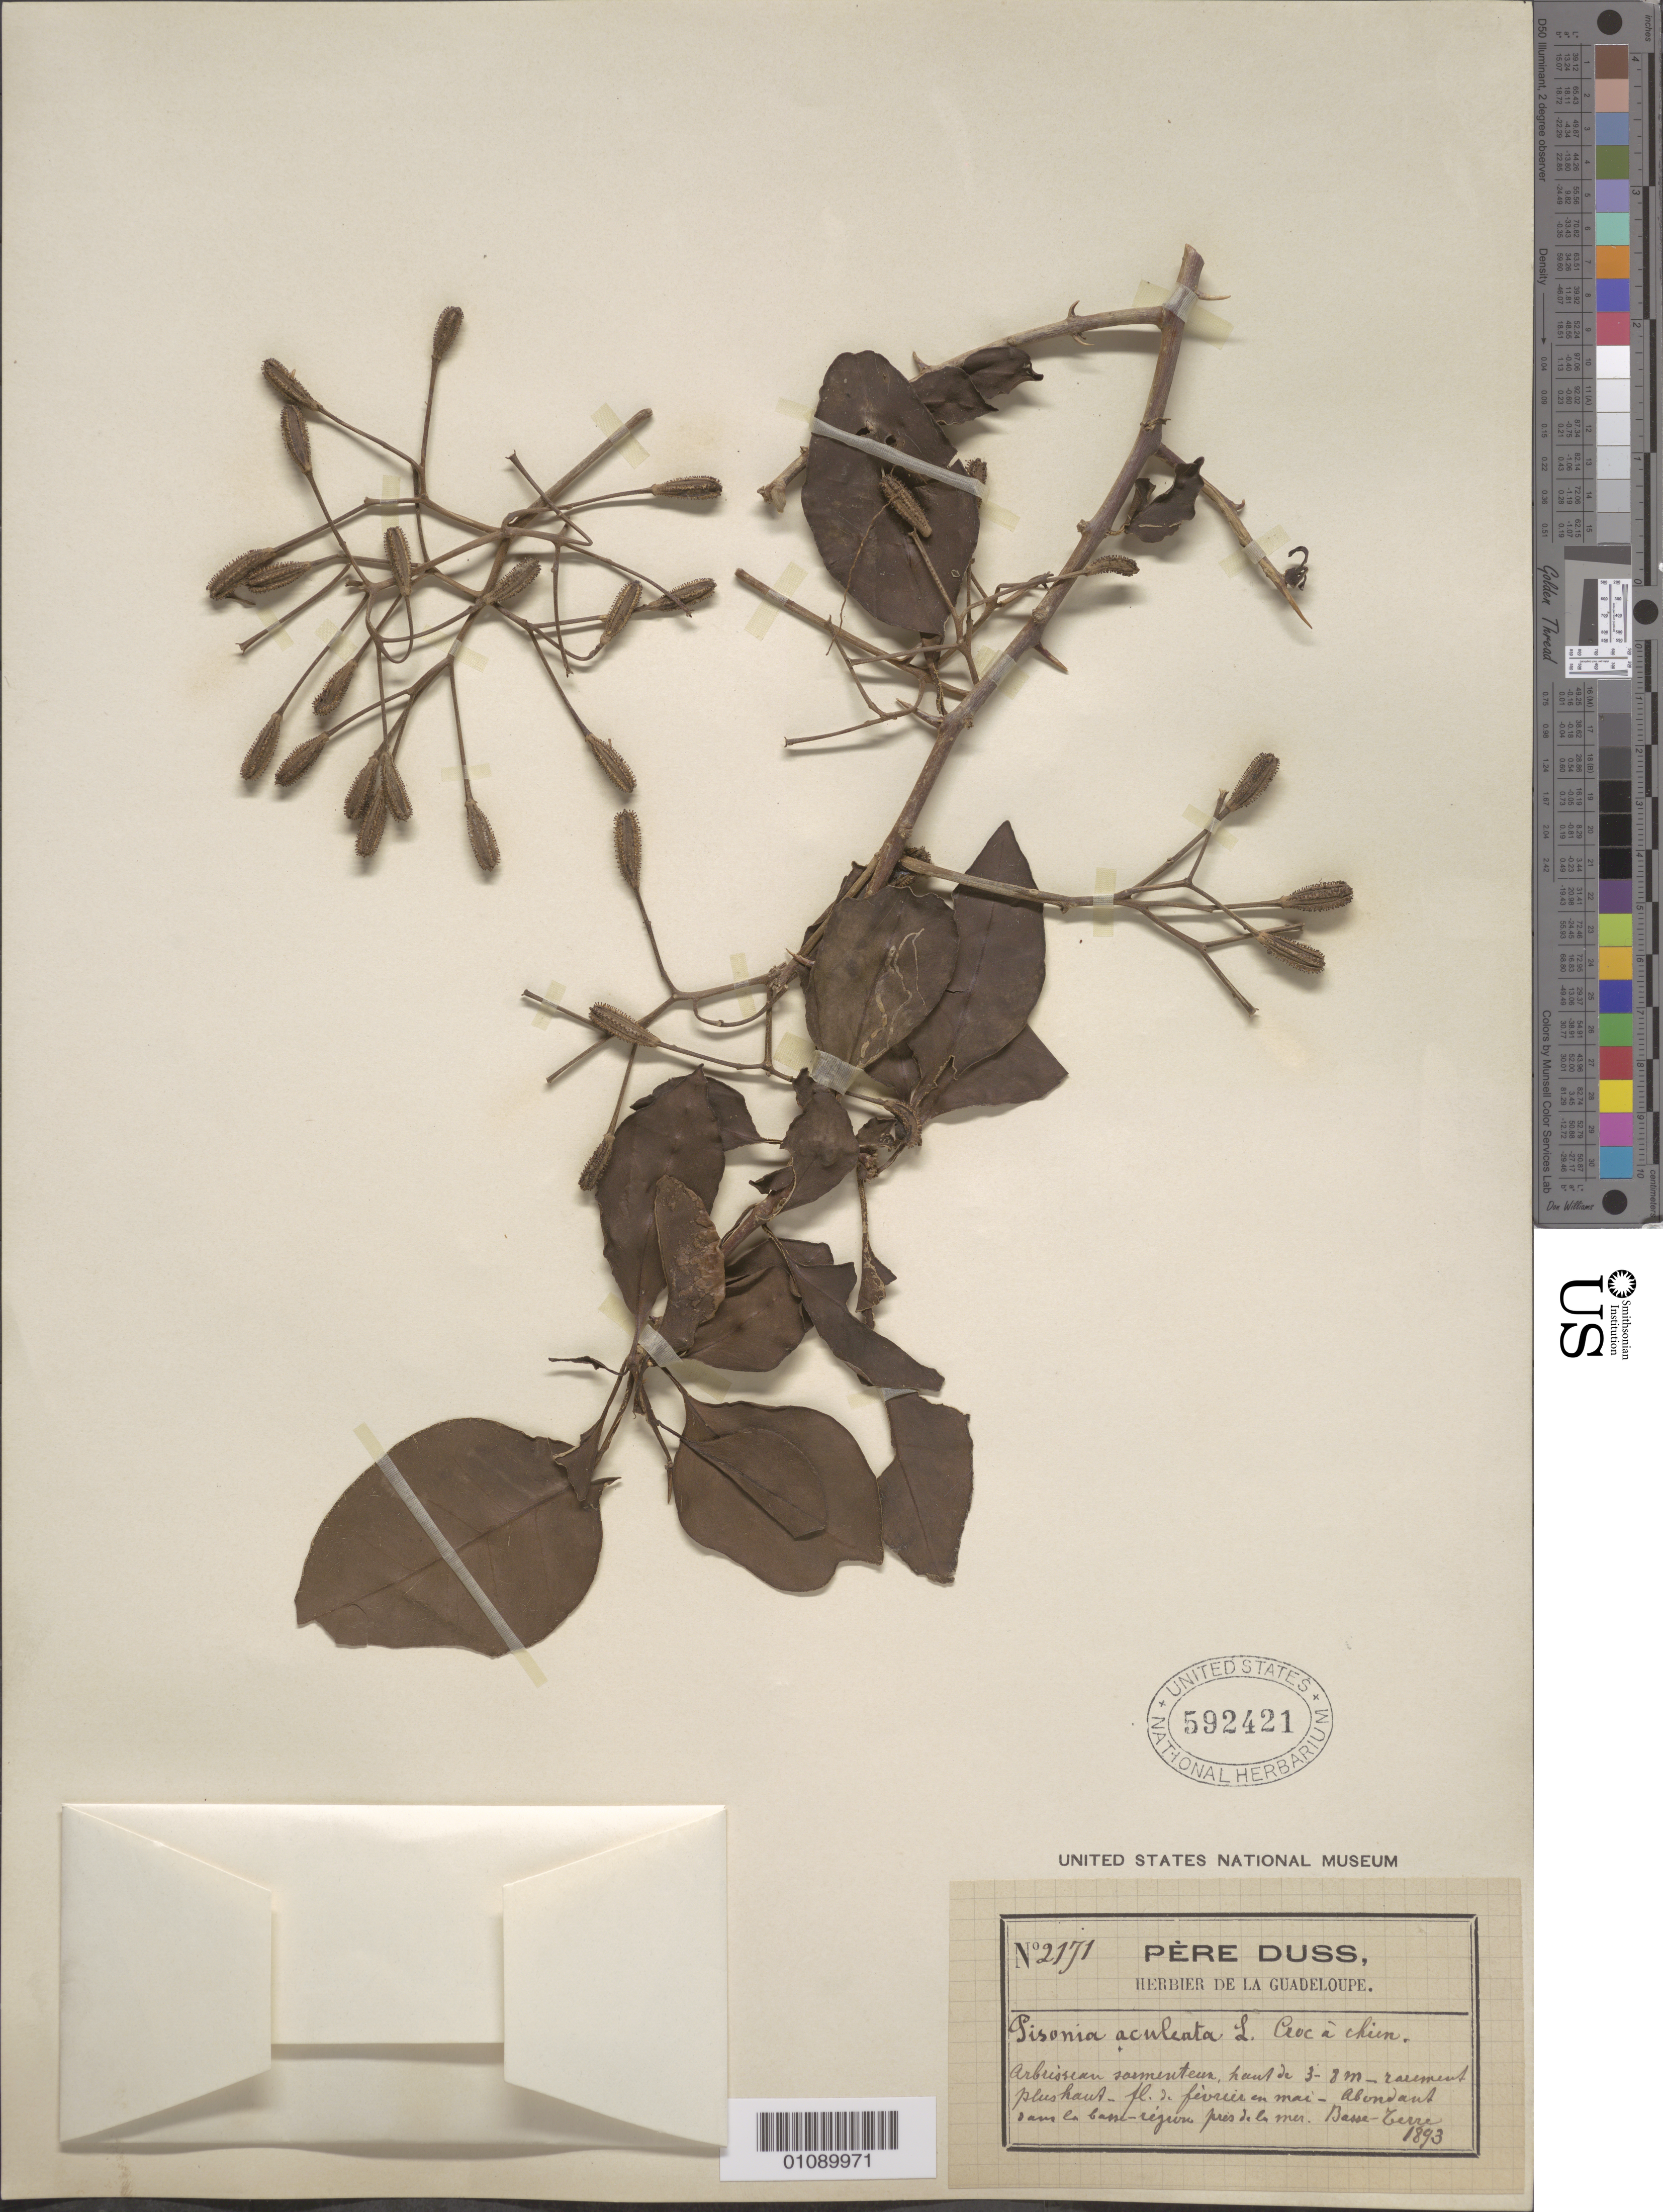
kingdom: Plantae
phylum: Tracheophyta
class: Magnoliopsida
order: Caryophyllales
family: Nyctaginaceae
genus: Pisonia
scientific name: Pisonia aculeata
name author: L.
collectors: Père Duss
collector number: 2171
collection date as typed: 1893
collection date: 1893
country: Guadeloupe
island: Basse Terre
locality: Basse-Terre.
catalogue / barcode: US 592421